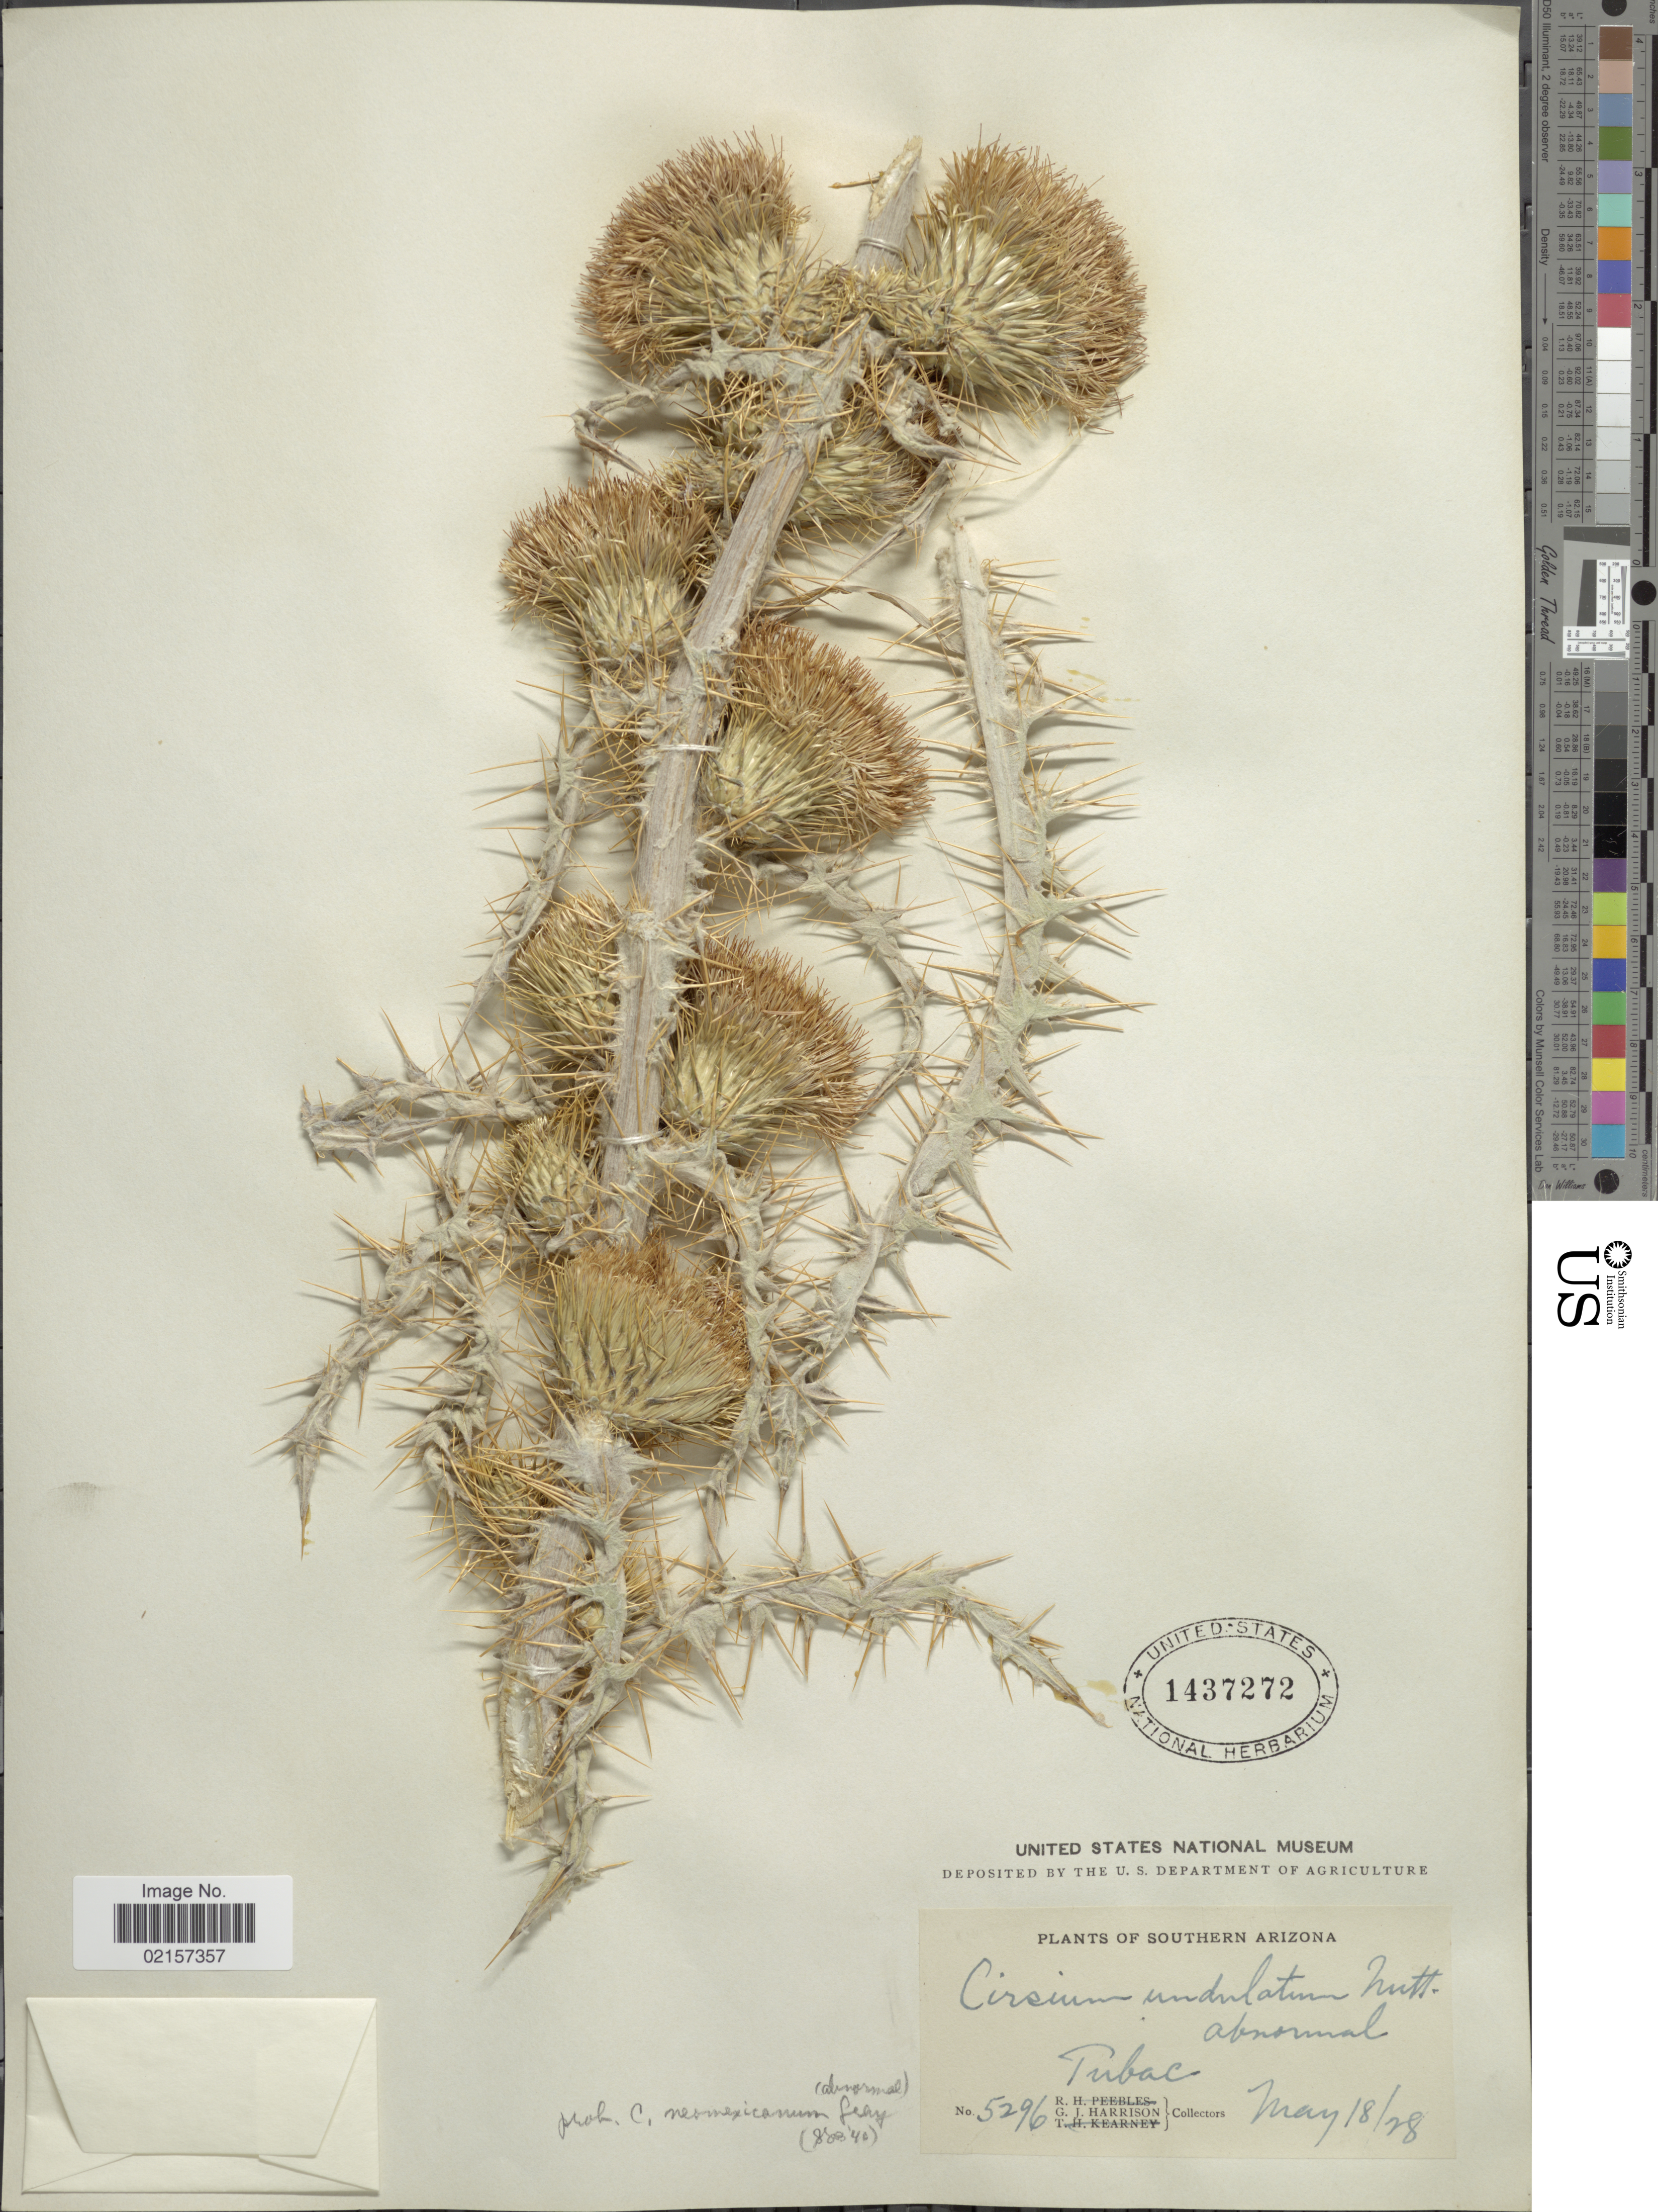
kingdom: Plantae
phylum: Tracheophyta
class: Magnoliopsida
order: Asterales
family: Asteraceae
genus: Cirsium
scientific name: Cirsium neomexicanum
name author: A. Gray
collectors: G. J. Harrison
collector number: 5296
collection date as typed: Transcribed d/m/y: 18/5/28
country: United States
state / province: Arizona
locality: Southern Arizona, Tubac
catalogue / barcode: US 1437272